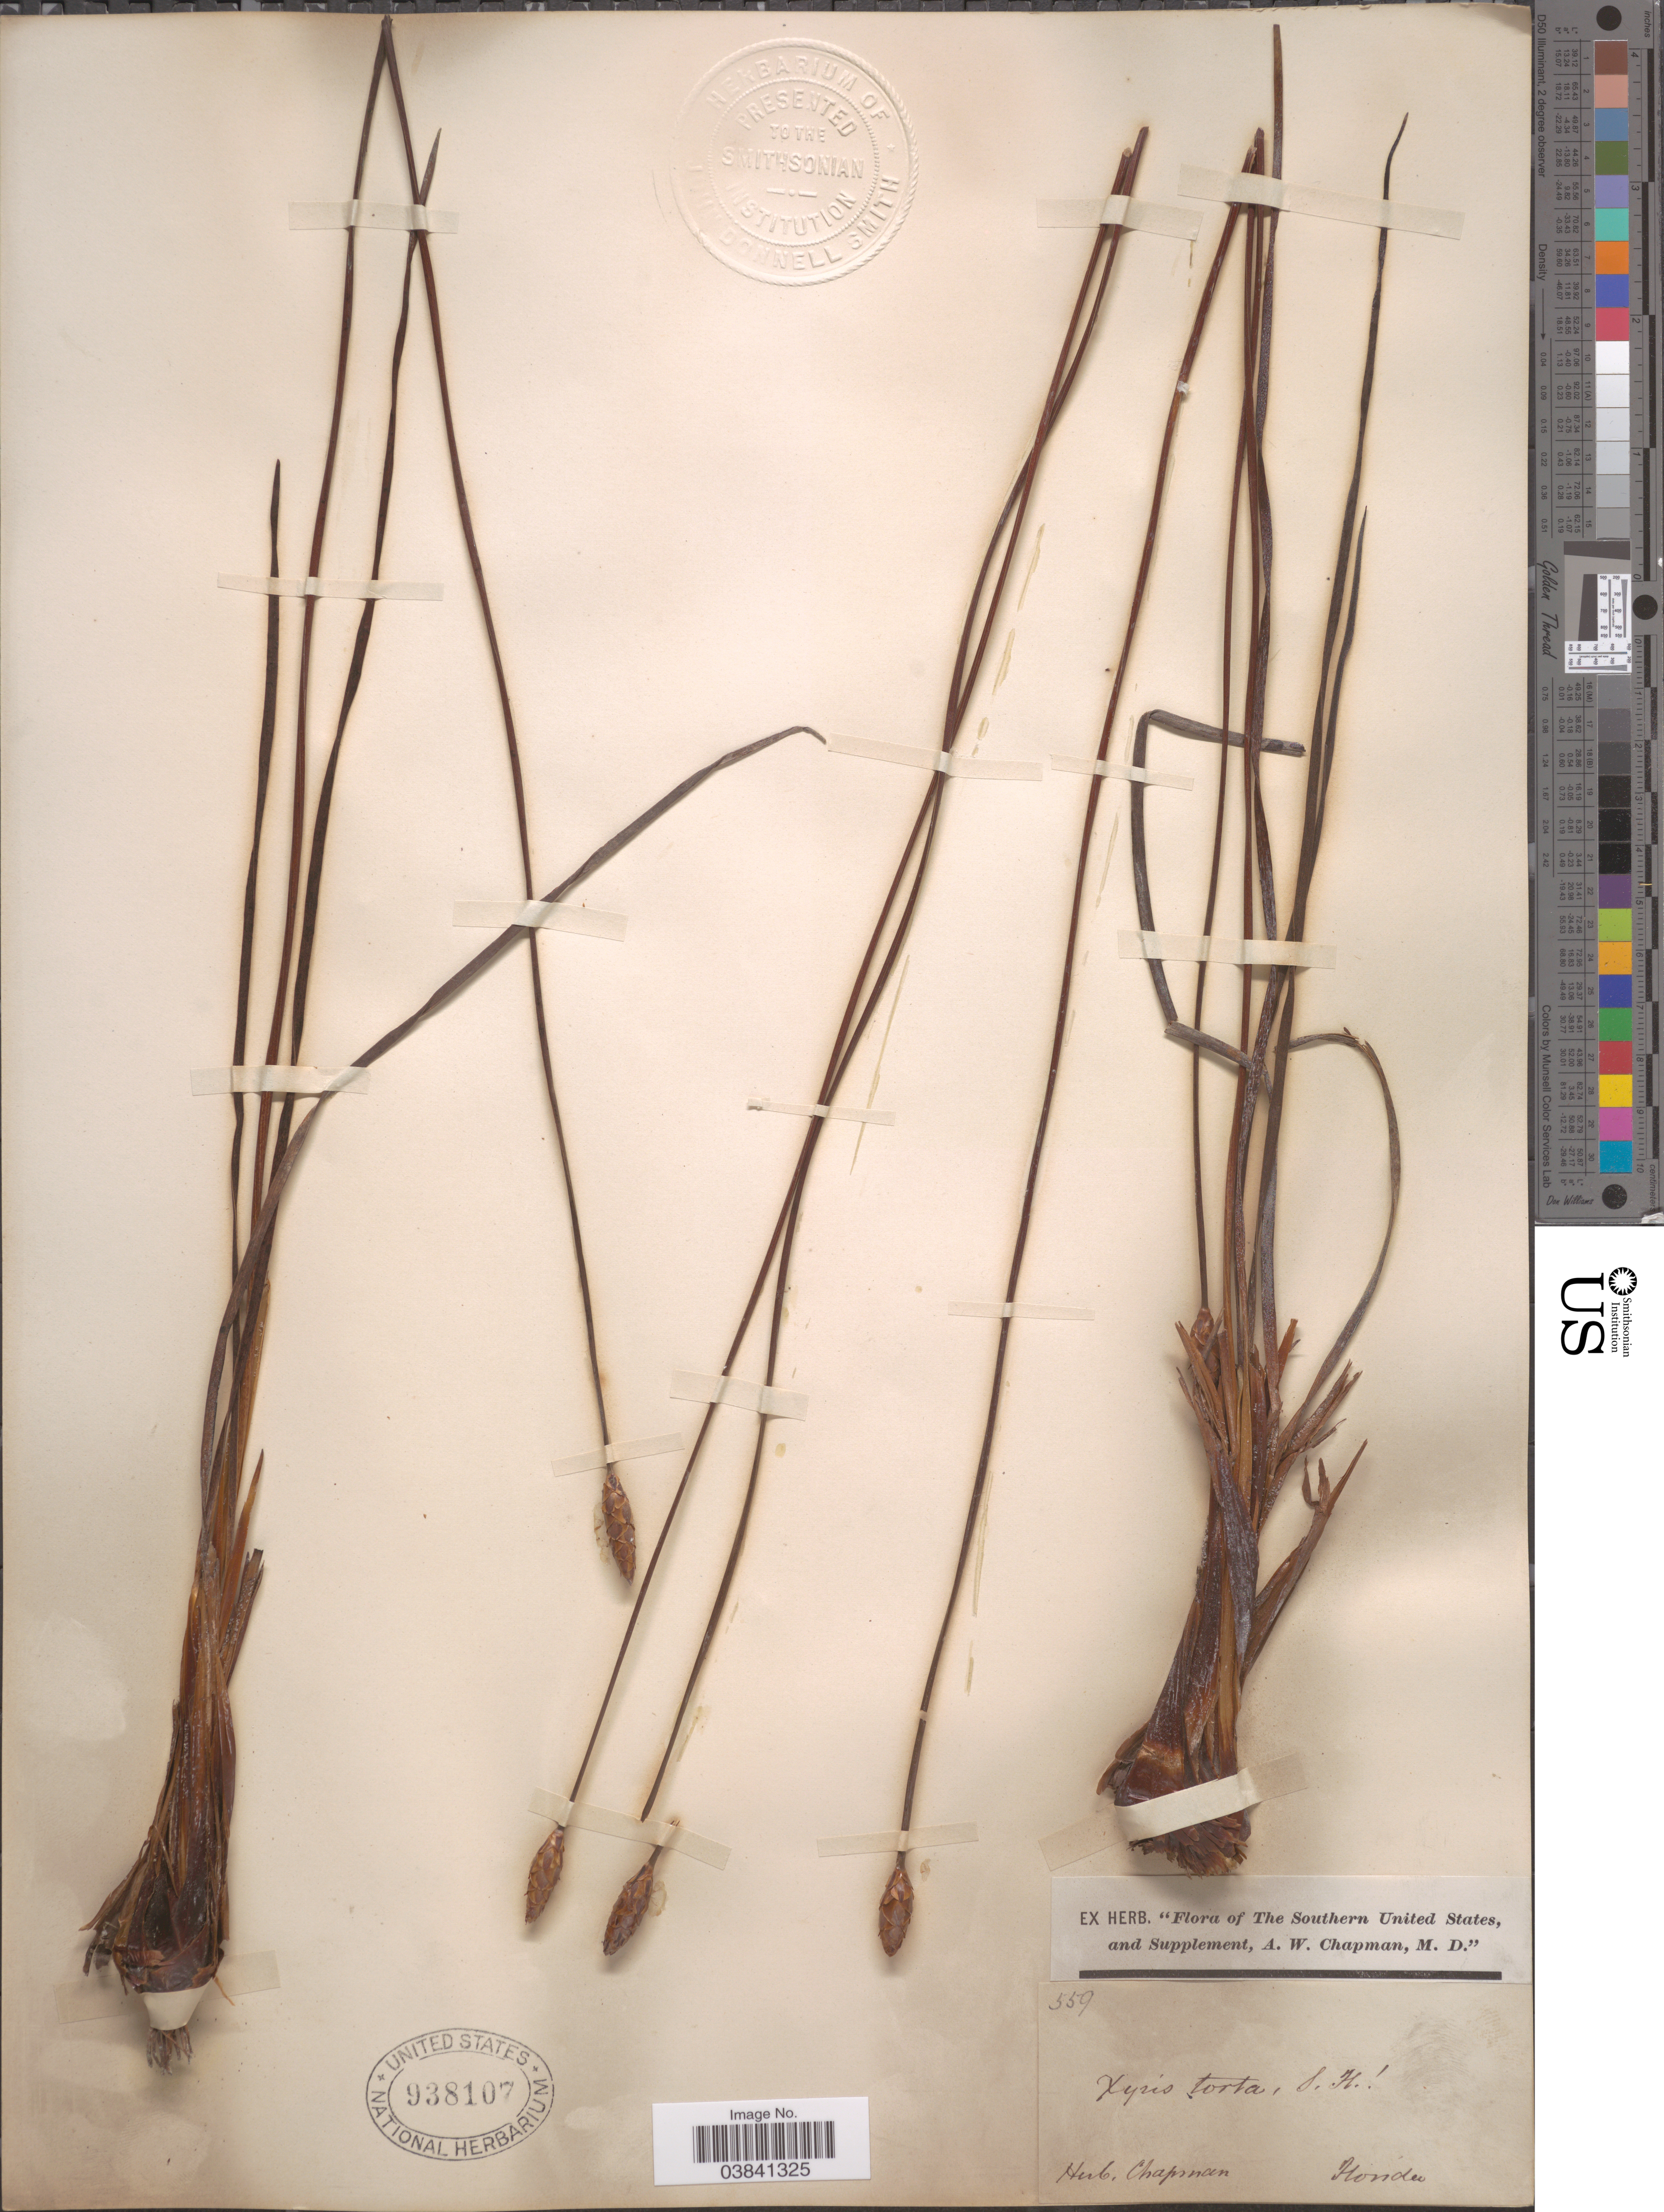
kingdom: Plantae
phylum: Tracheophyta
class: Liliopsida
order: Poales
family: Xyridaceae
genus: Xyris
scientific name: Xyris caroliniana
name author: Walter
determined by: Strong, Mark T., (BOT), Smithsonian Institution - National Museum of Natural History (UNITED STATES)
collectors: ex herb. Chapman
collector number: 559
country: United States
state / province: Florida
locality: Southern United States.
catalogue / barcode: US 938107